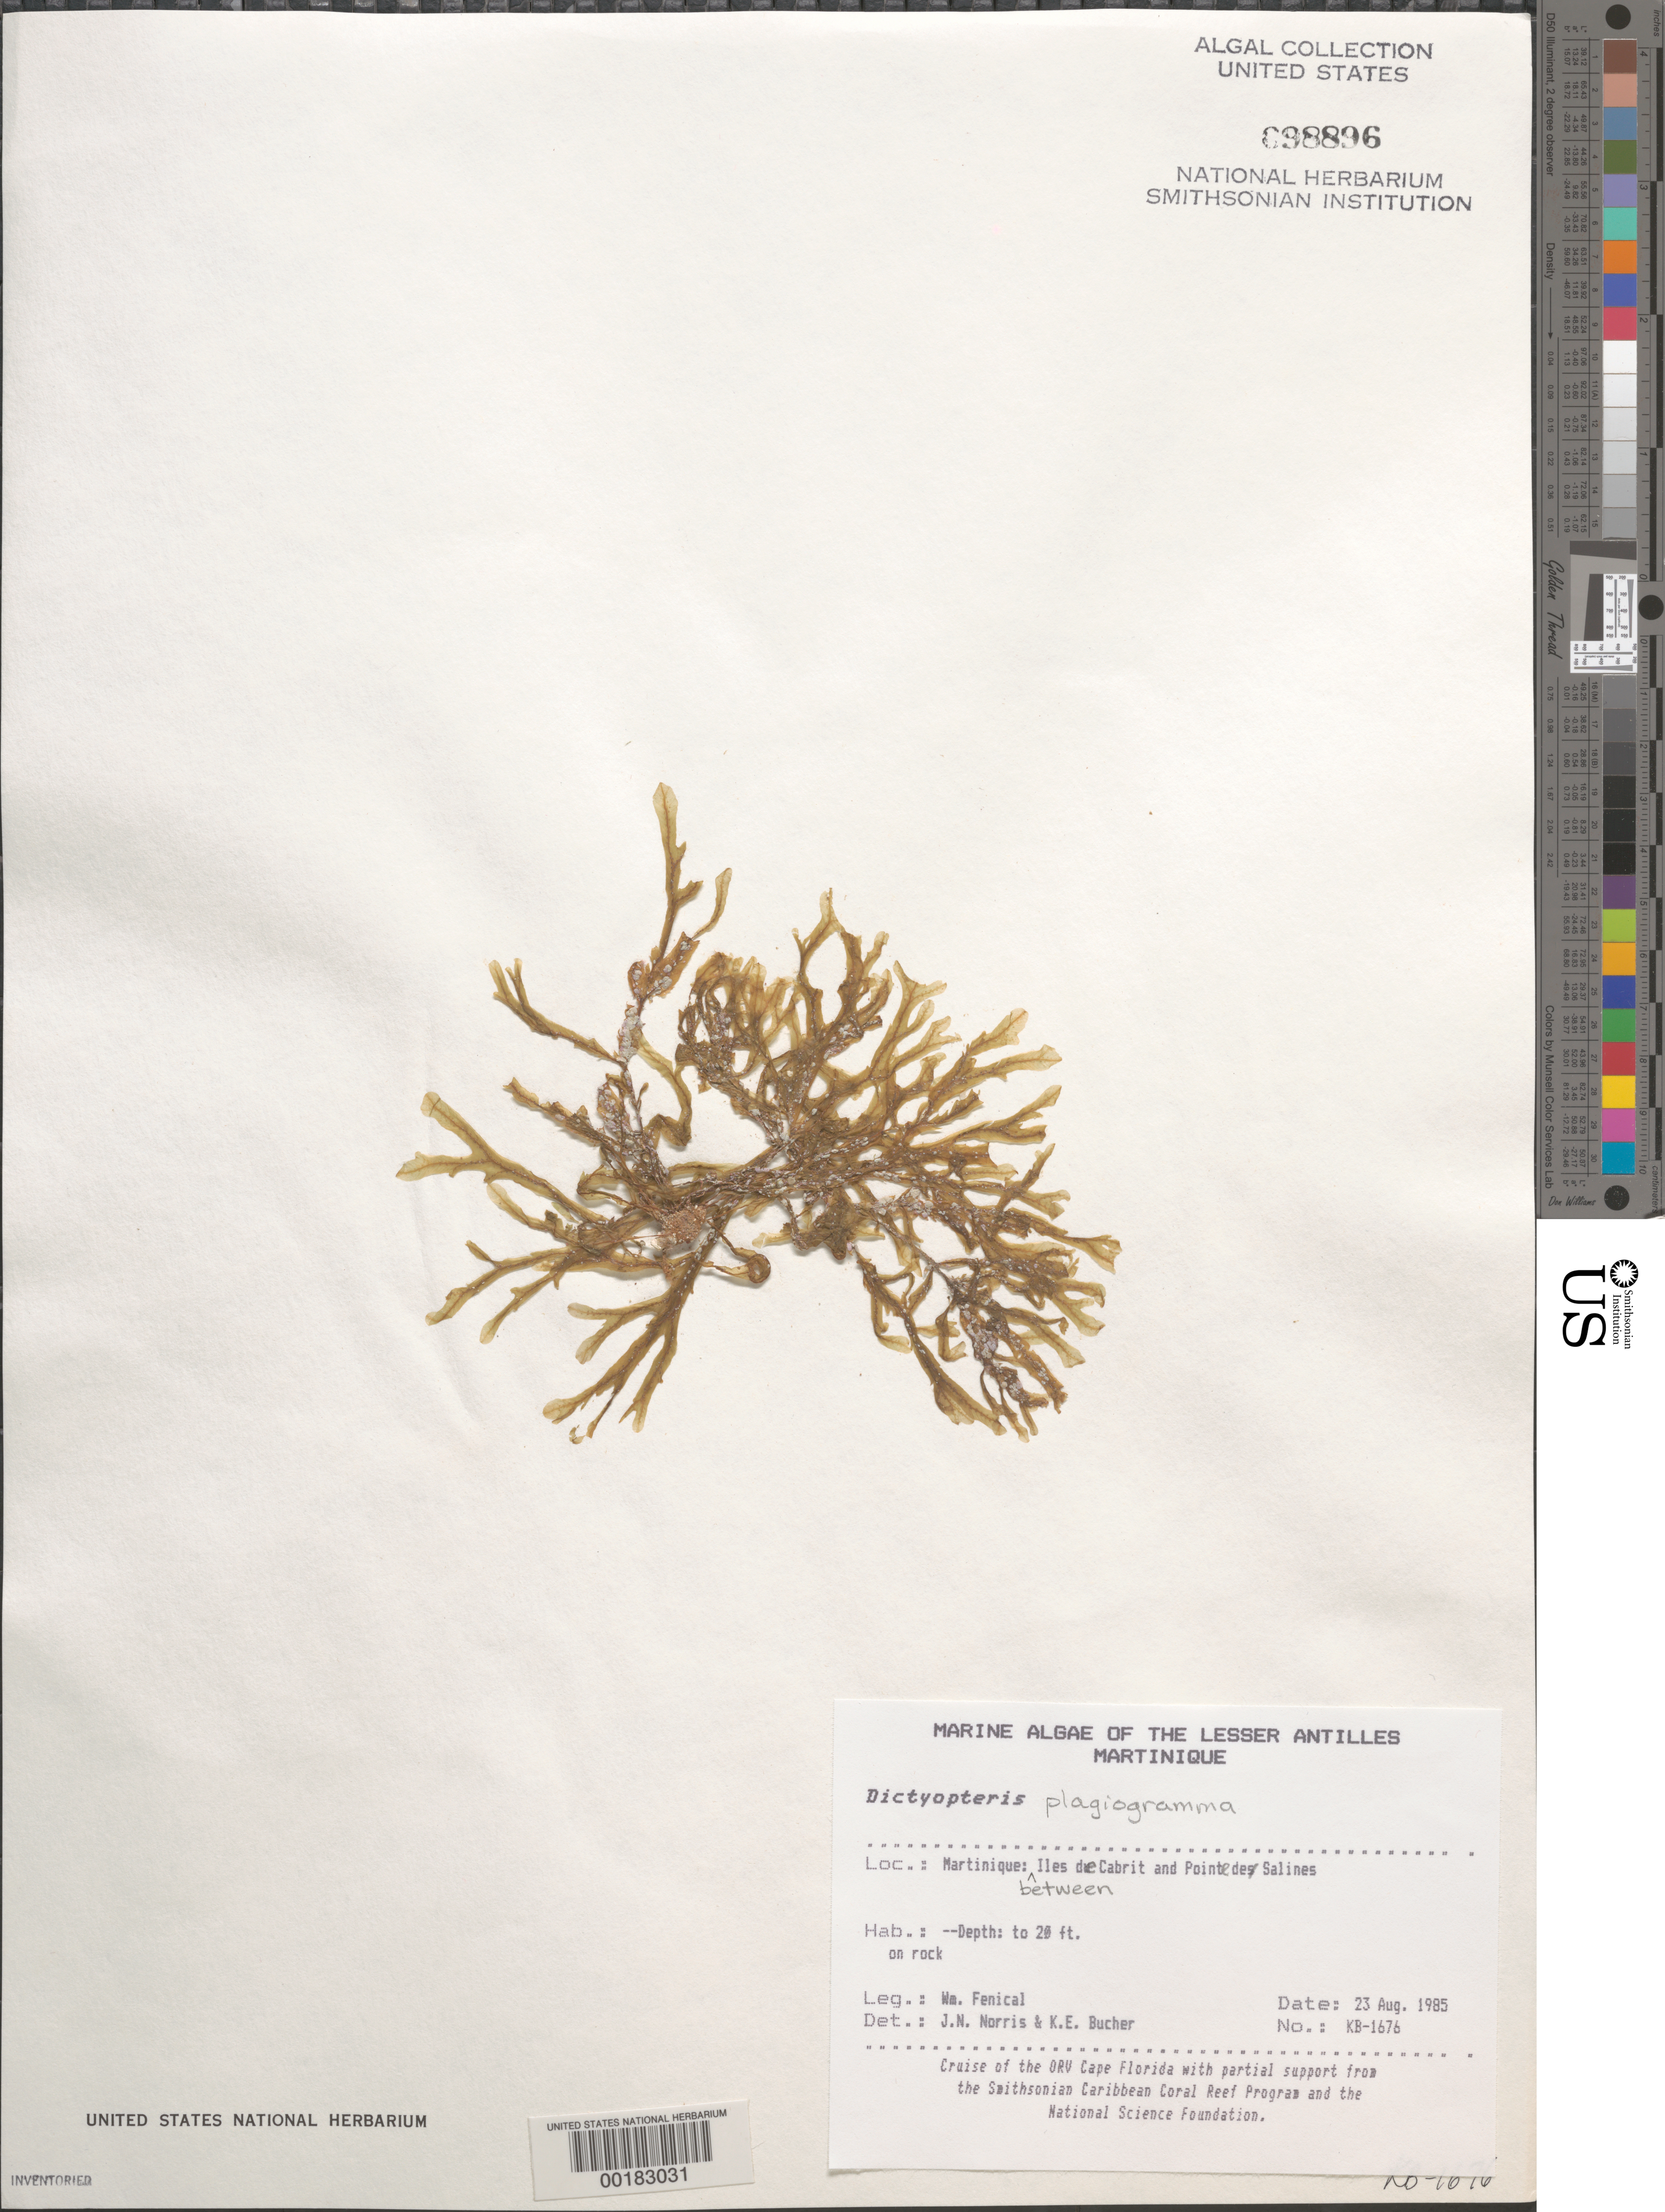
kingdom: Chromista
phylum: Ochrophyta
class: Phaeophyceae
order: Dictyotales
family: Dictyotaceae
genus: Dictyopteris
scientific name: Dictyopteris plagiogramma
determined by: Norris, J. N.; Bucher, K. E.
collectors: W. Fenical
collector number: Kb-1676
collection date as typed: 23 Aug 1985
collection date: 1985-08-23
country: Martinique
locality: Between Iles de Cabrit and Pointe de Salines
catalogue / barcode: US 98896